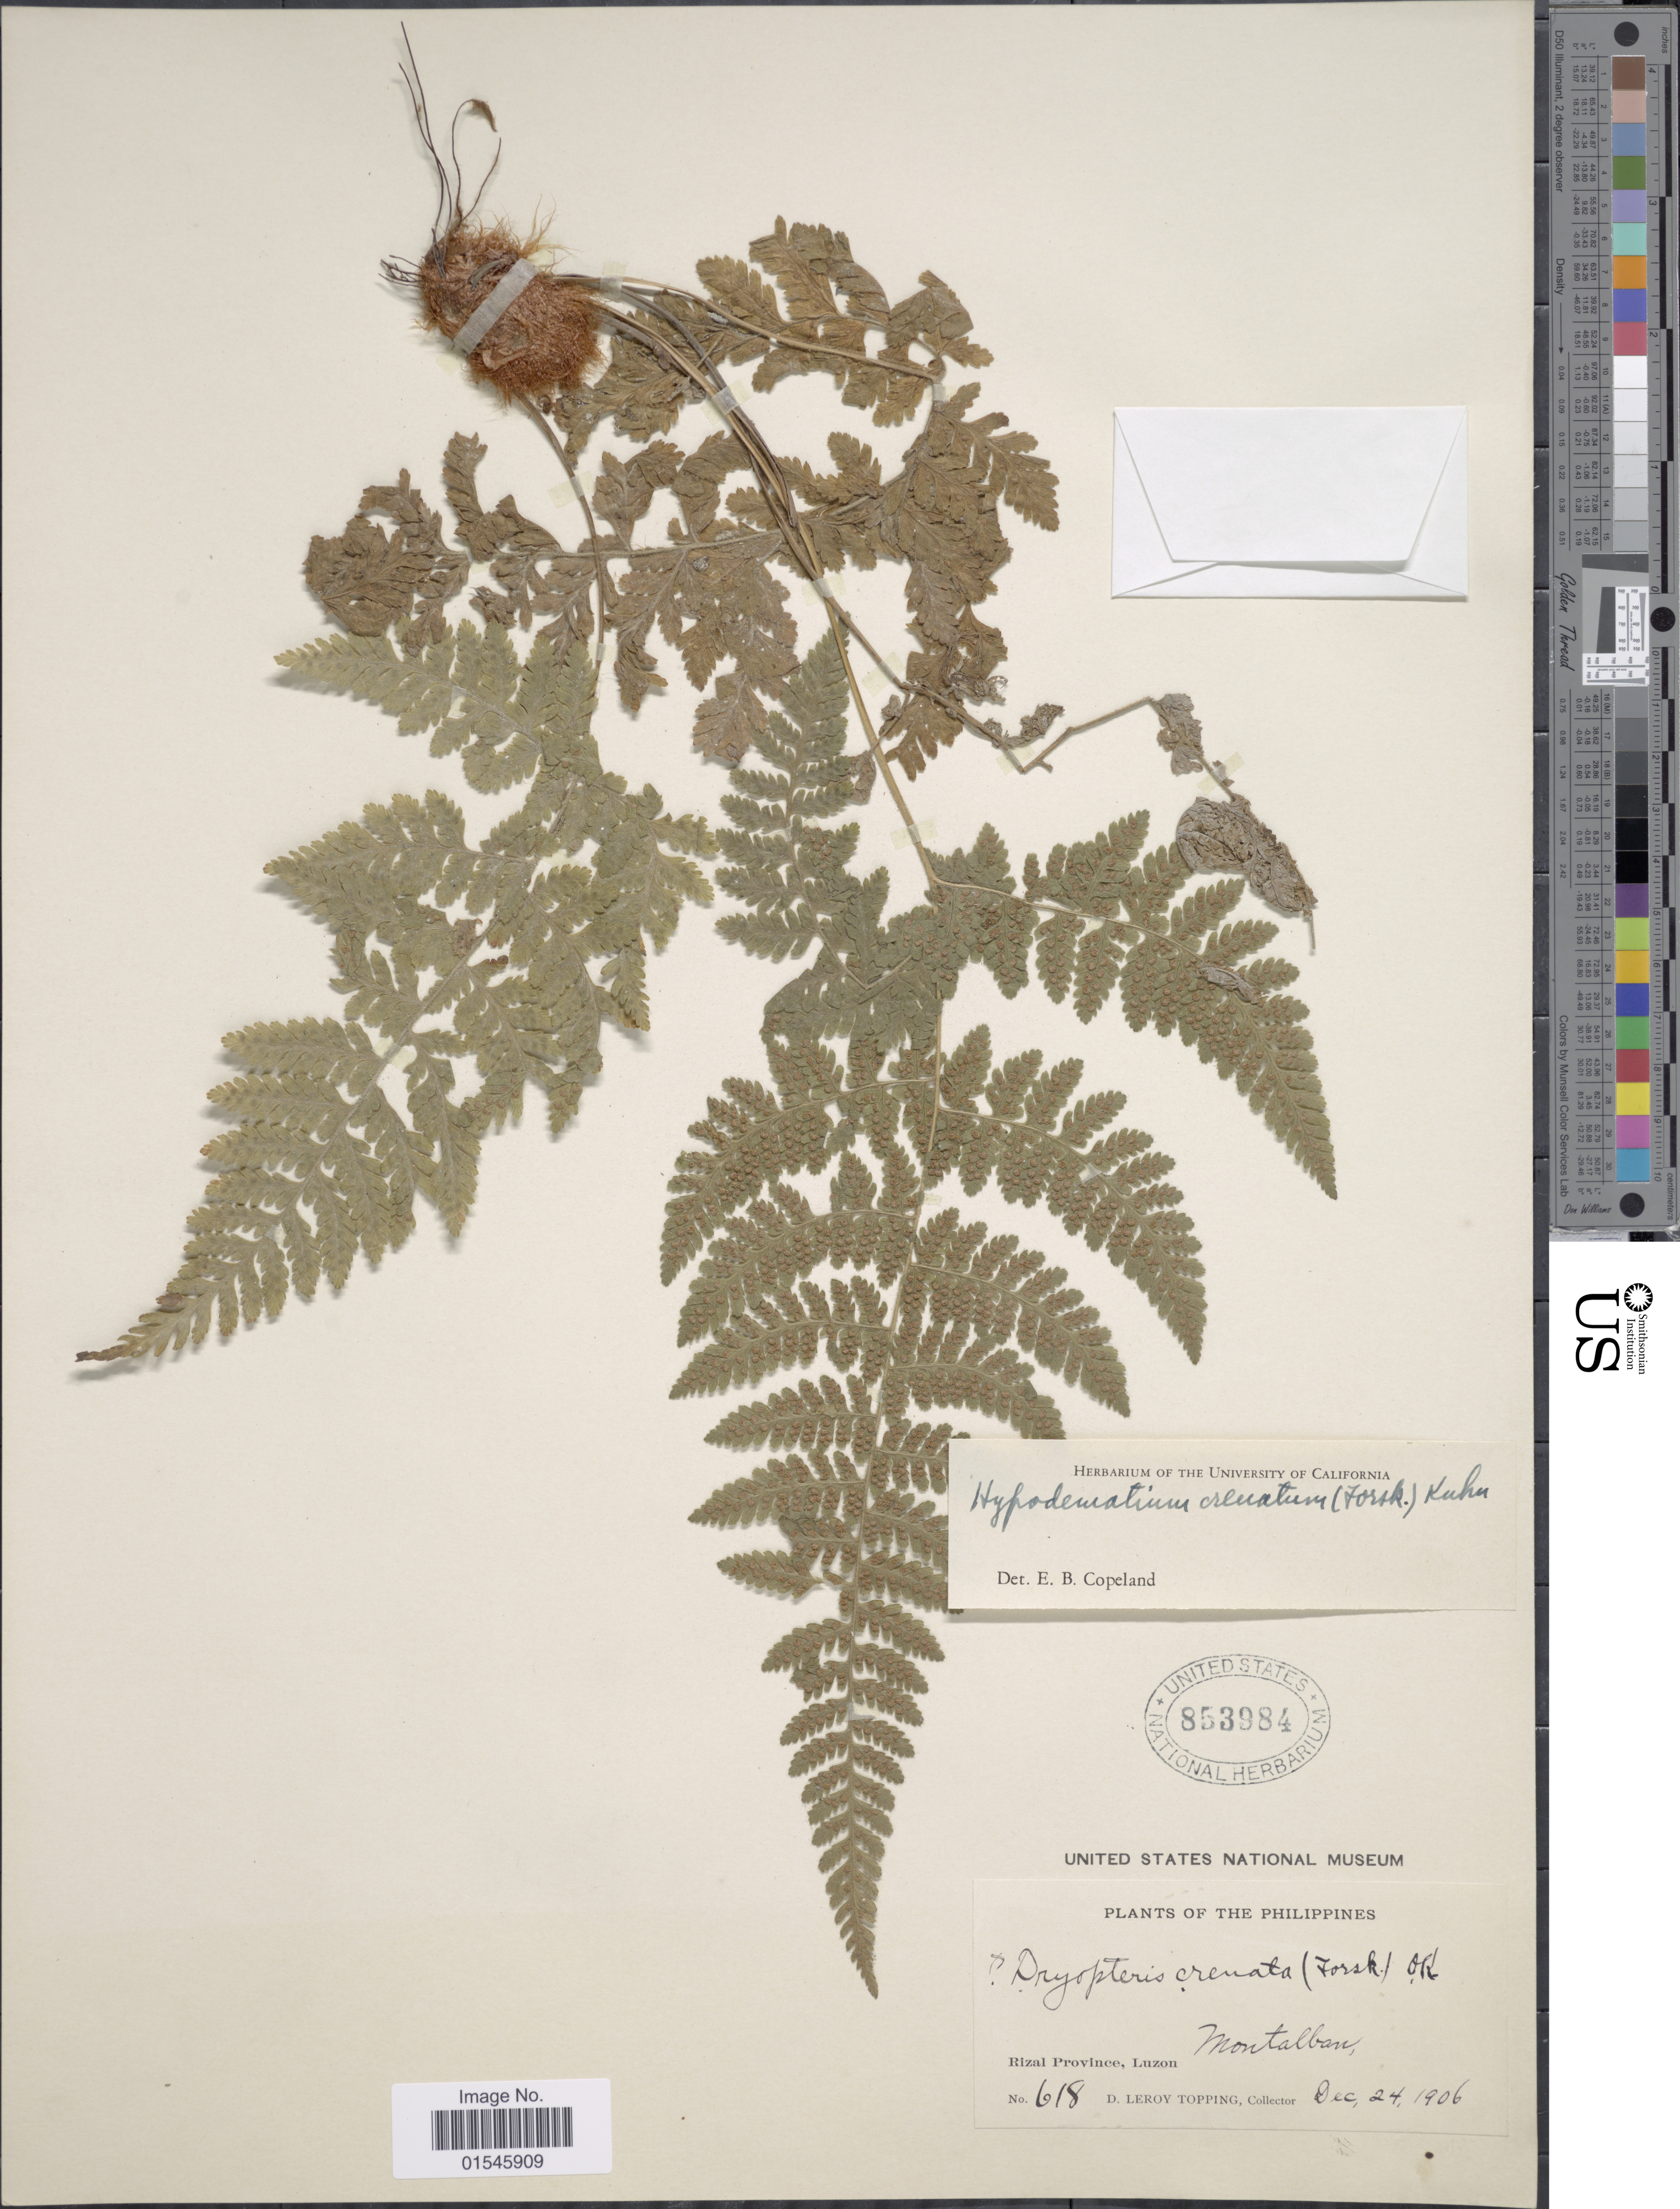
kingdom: Plantae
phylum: Tracheophyta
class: Polypodiopsida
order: Polypodiales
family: Hypodematiaceae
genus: Hypodematium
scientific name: Hypodematium crenatum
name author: (Forssk.) Kuhn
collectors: D. L. Topping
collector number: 618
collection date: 1906-12-24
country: Philippines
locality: Rizal province, Luzon, Montalban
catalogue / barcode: US 853984